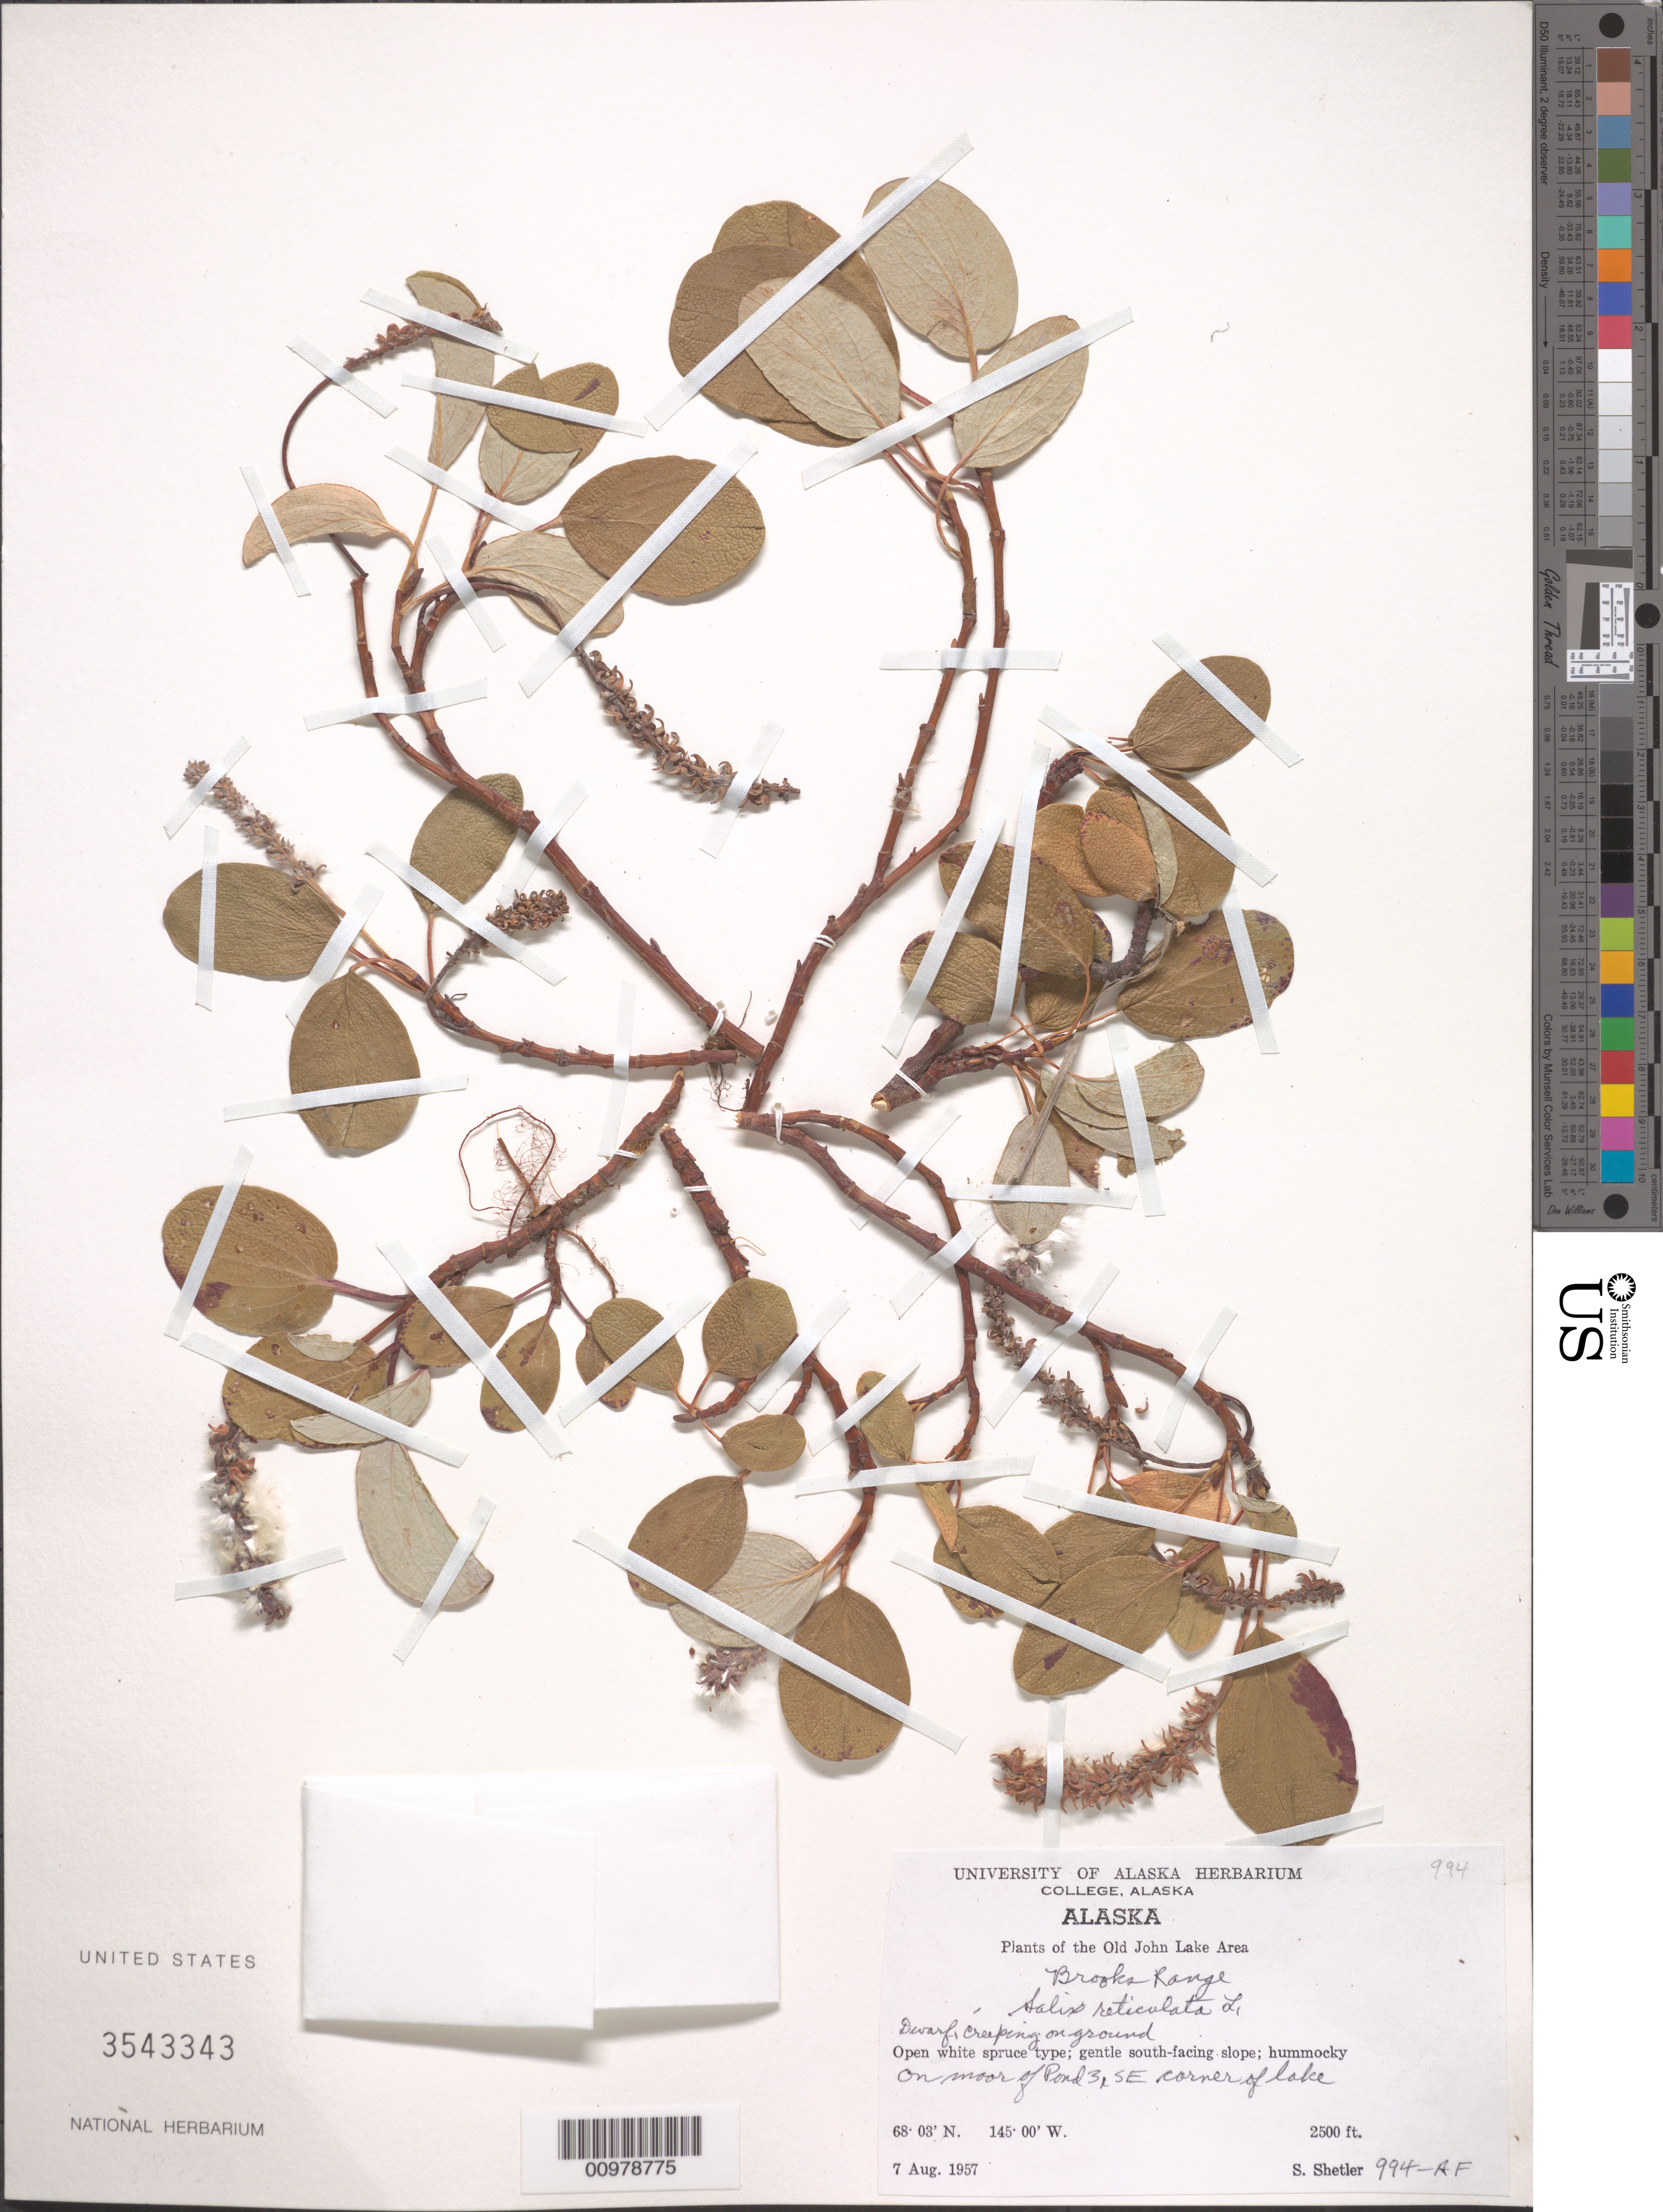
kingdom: Plantae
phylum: Tracheophyta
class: Magnoliopsida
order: Malpighiales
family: Salicaceae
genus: Salix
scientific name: Salix reticulata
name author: L.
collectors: S. Shetler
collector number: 994-AF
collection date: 1957-08-07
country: United States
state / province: Alaska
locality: Old John Lake Area. Brooks Range. On moor of Pond 3, SE corner of lake.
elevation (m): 762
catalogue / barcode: US 3543343